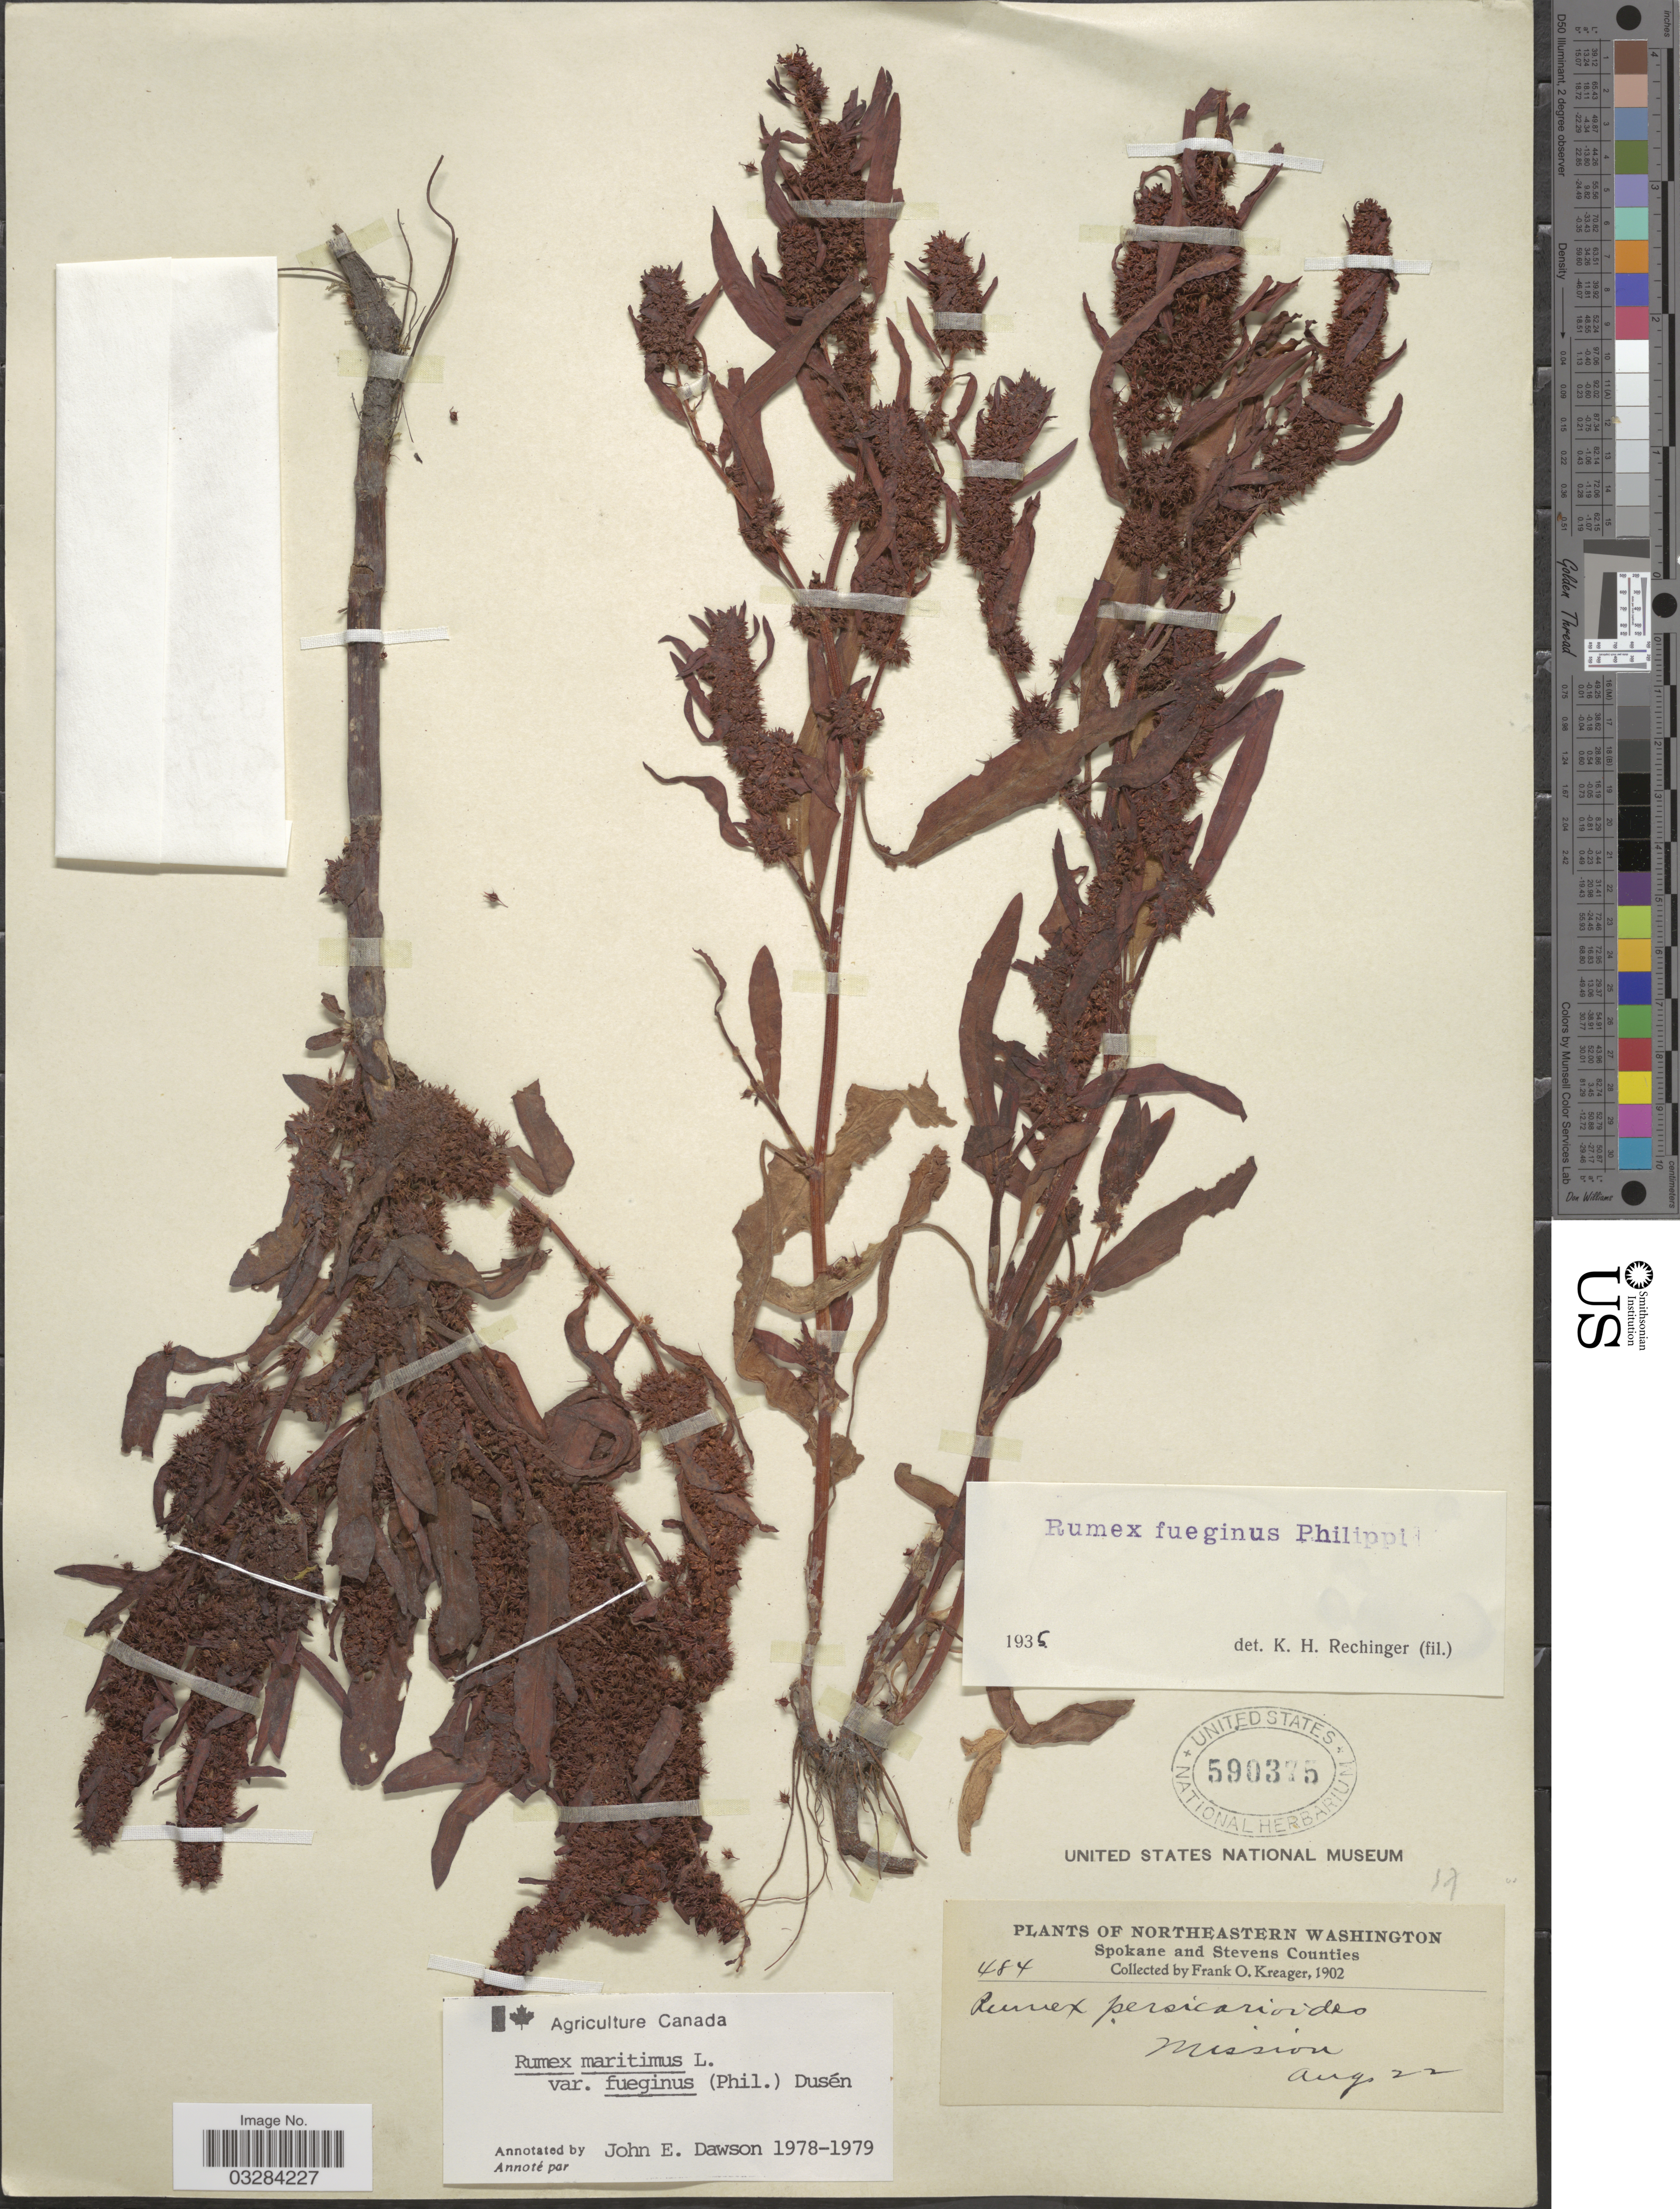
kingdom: Plantae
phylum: Tracheophyta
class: Magnoliopsida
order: Caryophyllales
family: Polygonaceae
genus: Rumex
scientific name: Rumex maritimus var. fueginus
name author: (Phil.) Dusén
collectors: F. Kreager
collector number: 484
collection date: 1902-08-22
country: United States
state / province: Washington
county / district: Spokane / Stevens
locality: Northeastern Washington. Spokane and Stevens Counties. Mission.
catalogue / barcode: US 590375